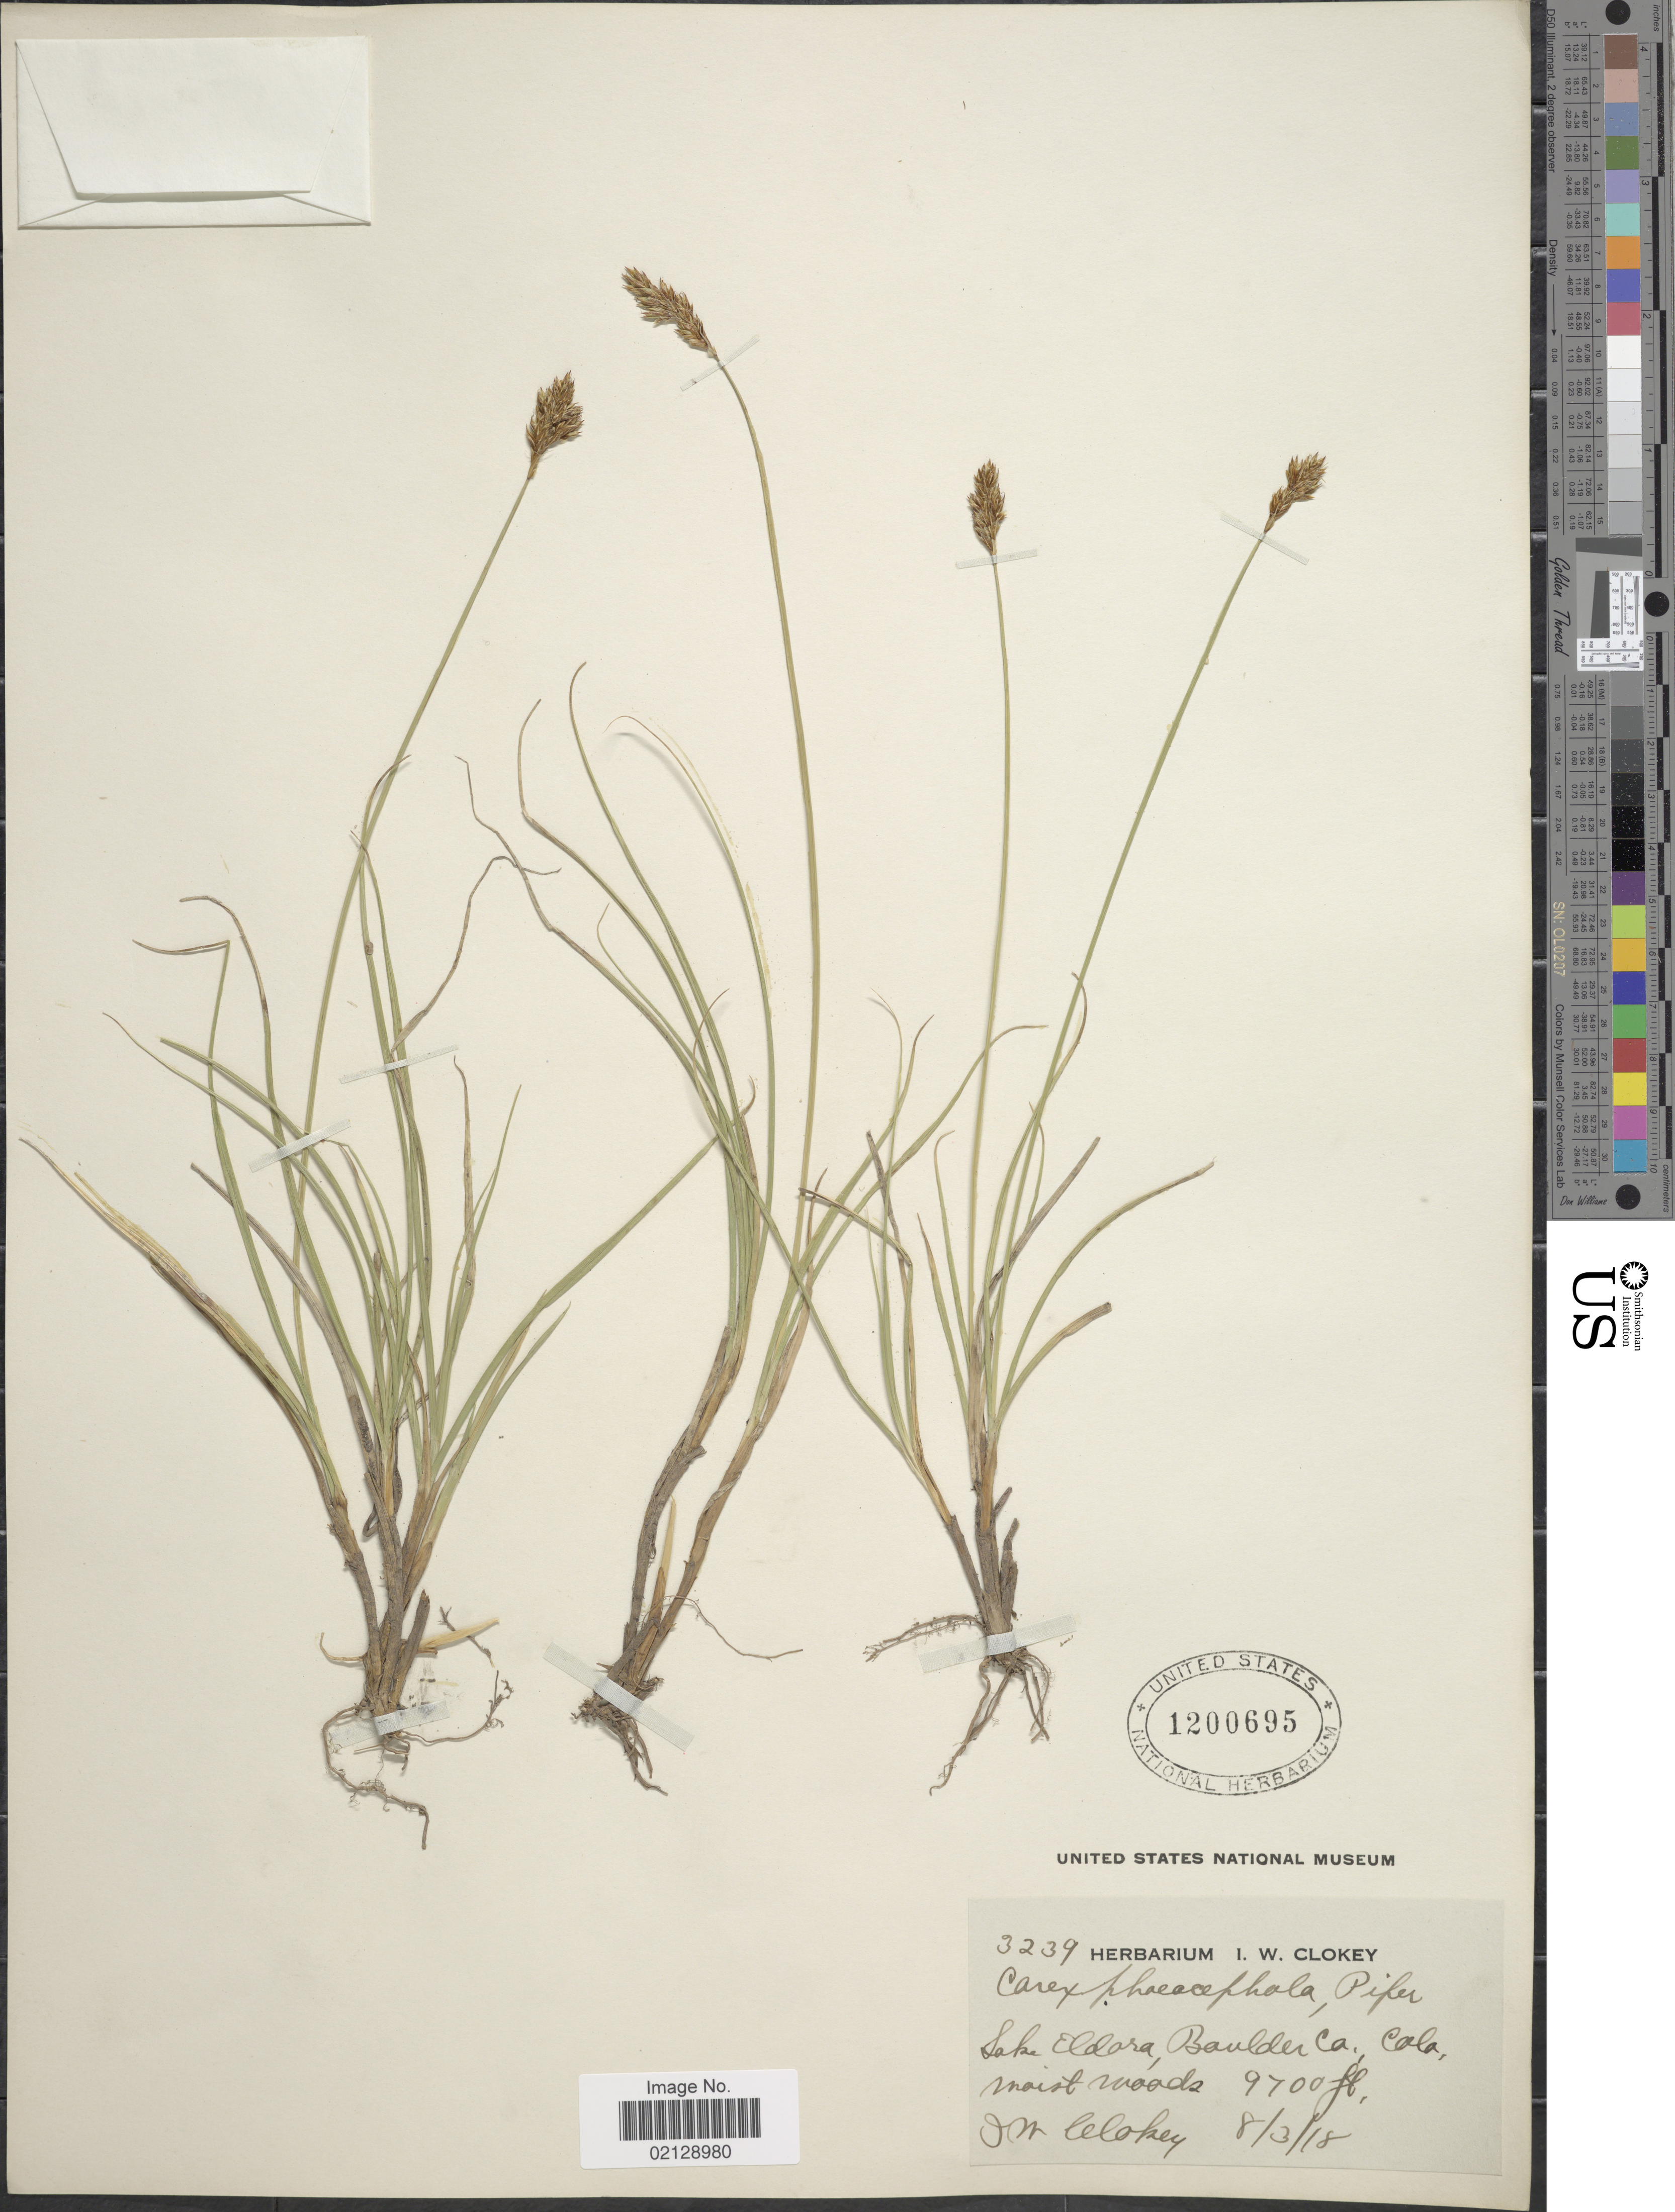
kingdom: Plantae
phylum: Tracheophyta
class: Liliopsida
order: Poales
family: Cyperaceae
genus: Carex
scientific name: Carex phaeocephala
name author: Piper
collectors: I. W. Clokey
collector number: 3239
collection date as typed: Transcribed d/m/y: 3/8/18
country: United States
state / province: Colorado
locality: Lake Eldora, Boulder Co., Colo.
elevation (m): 2957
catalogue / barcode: US 1200695